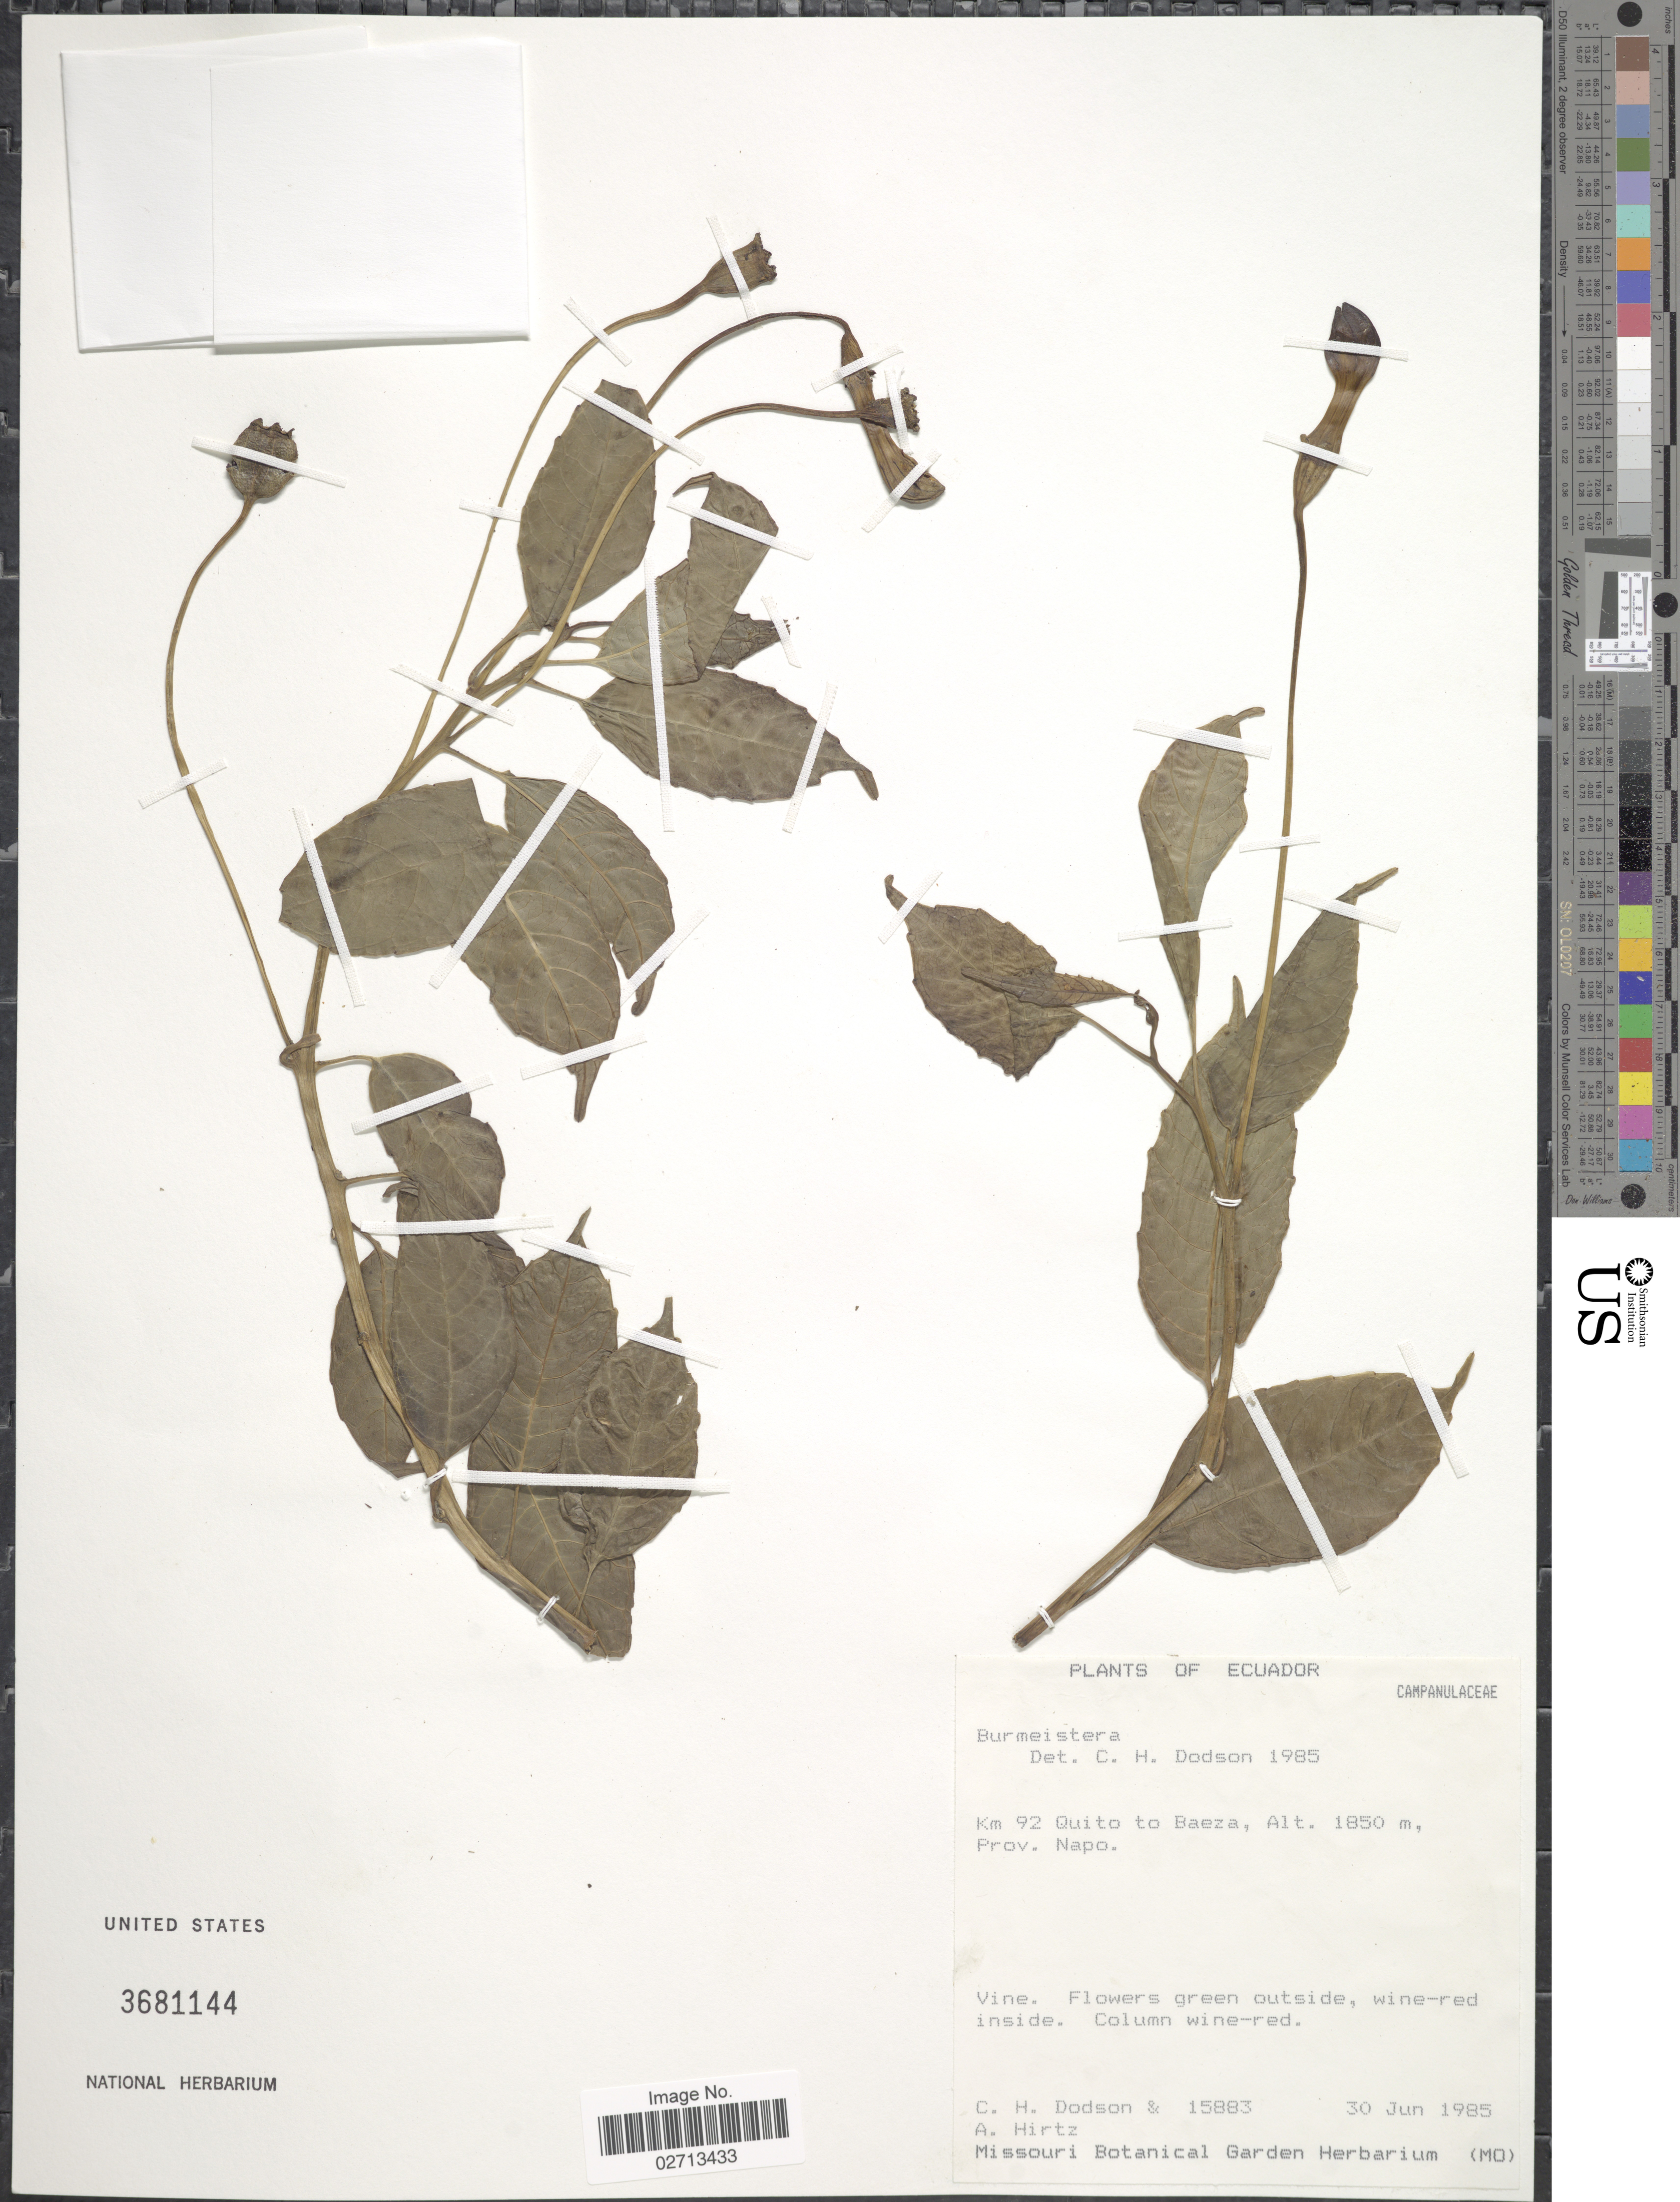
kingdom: Plantae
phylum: Tracheophyta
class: Magnoliopsida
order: Asterales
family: Campanulaceae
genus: Burmeistera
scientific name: Burmeistera sp.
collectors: C. H. Dodson & A. Hirtz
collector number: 15883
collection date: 1985-06-30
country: Ecuador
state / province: Napo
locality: Km 92 Quito to Baeza.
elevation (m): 1850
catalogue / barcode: US 3681144